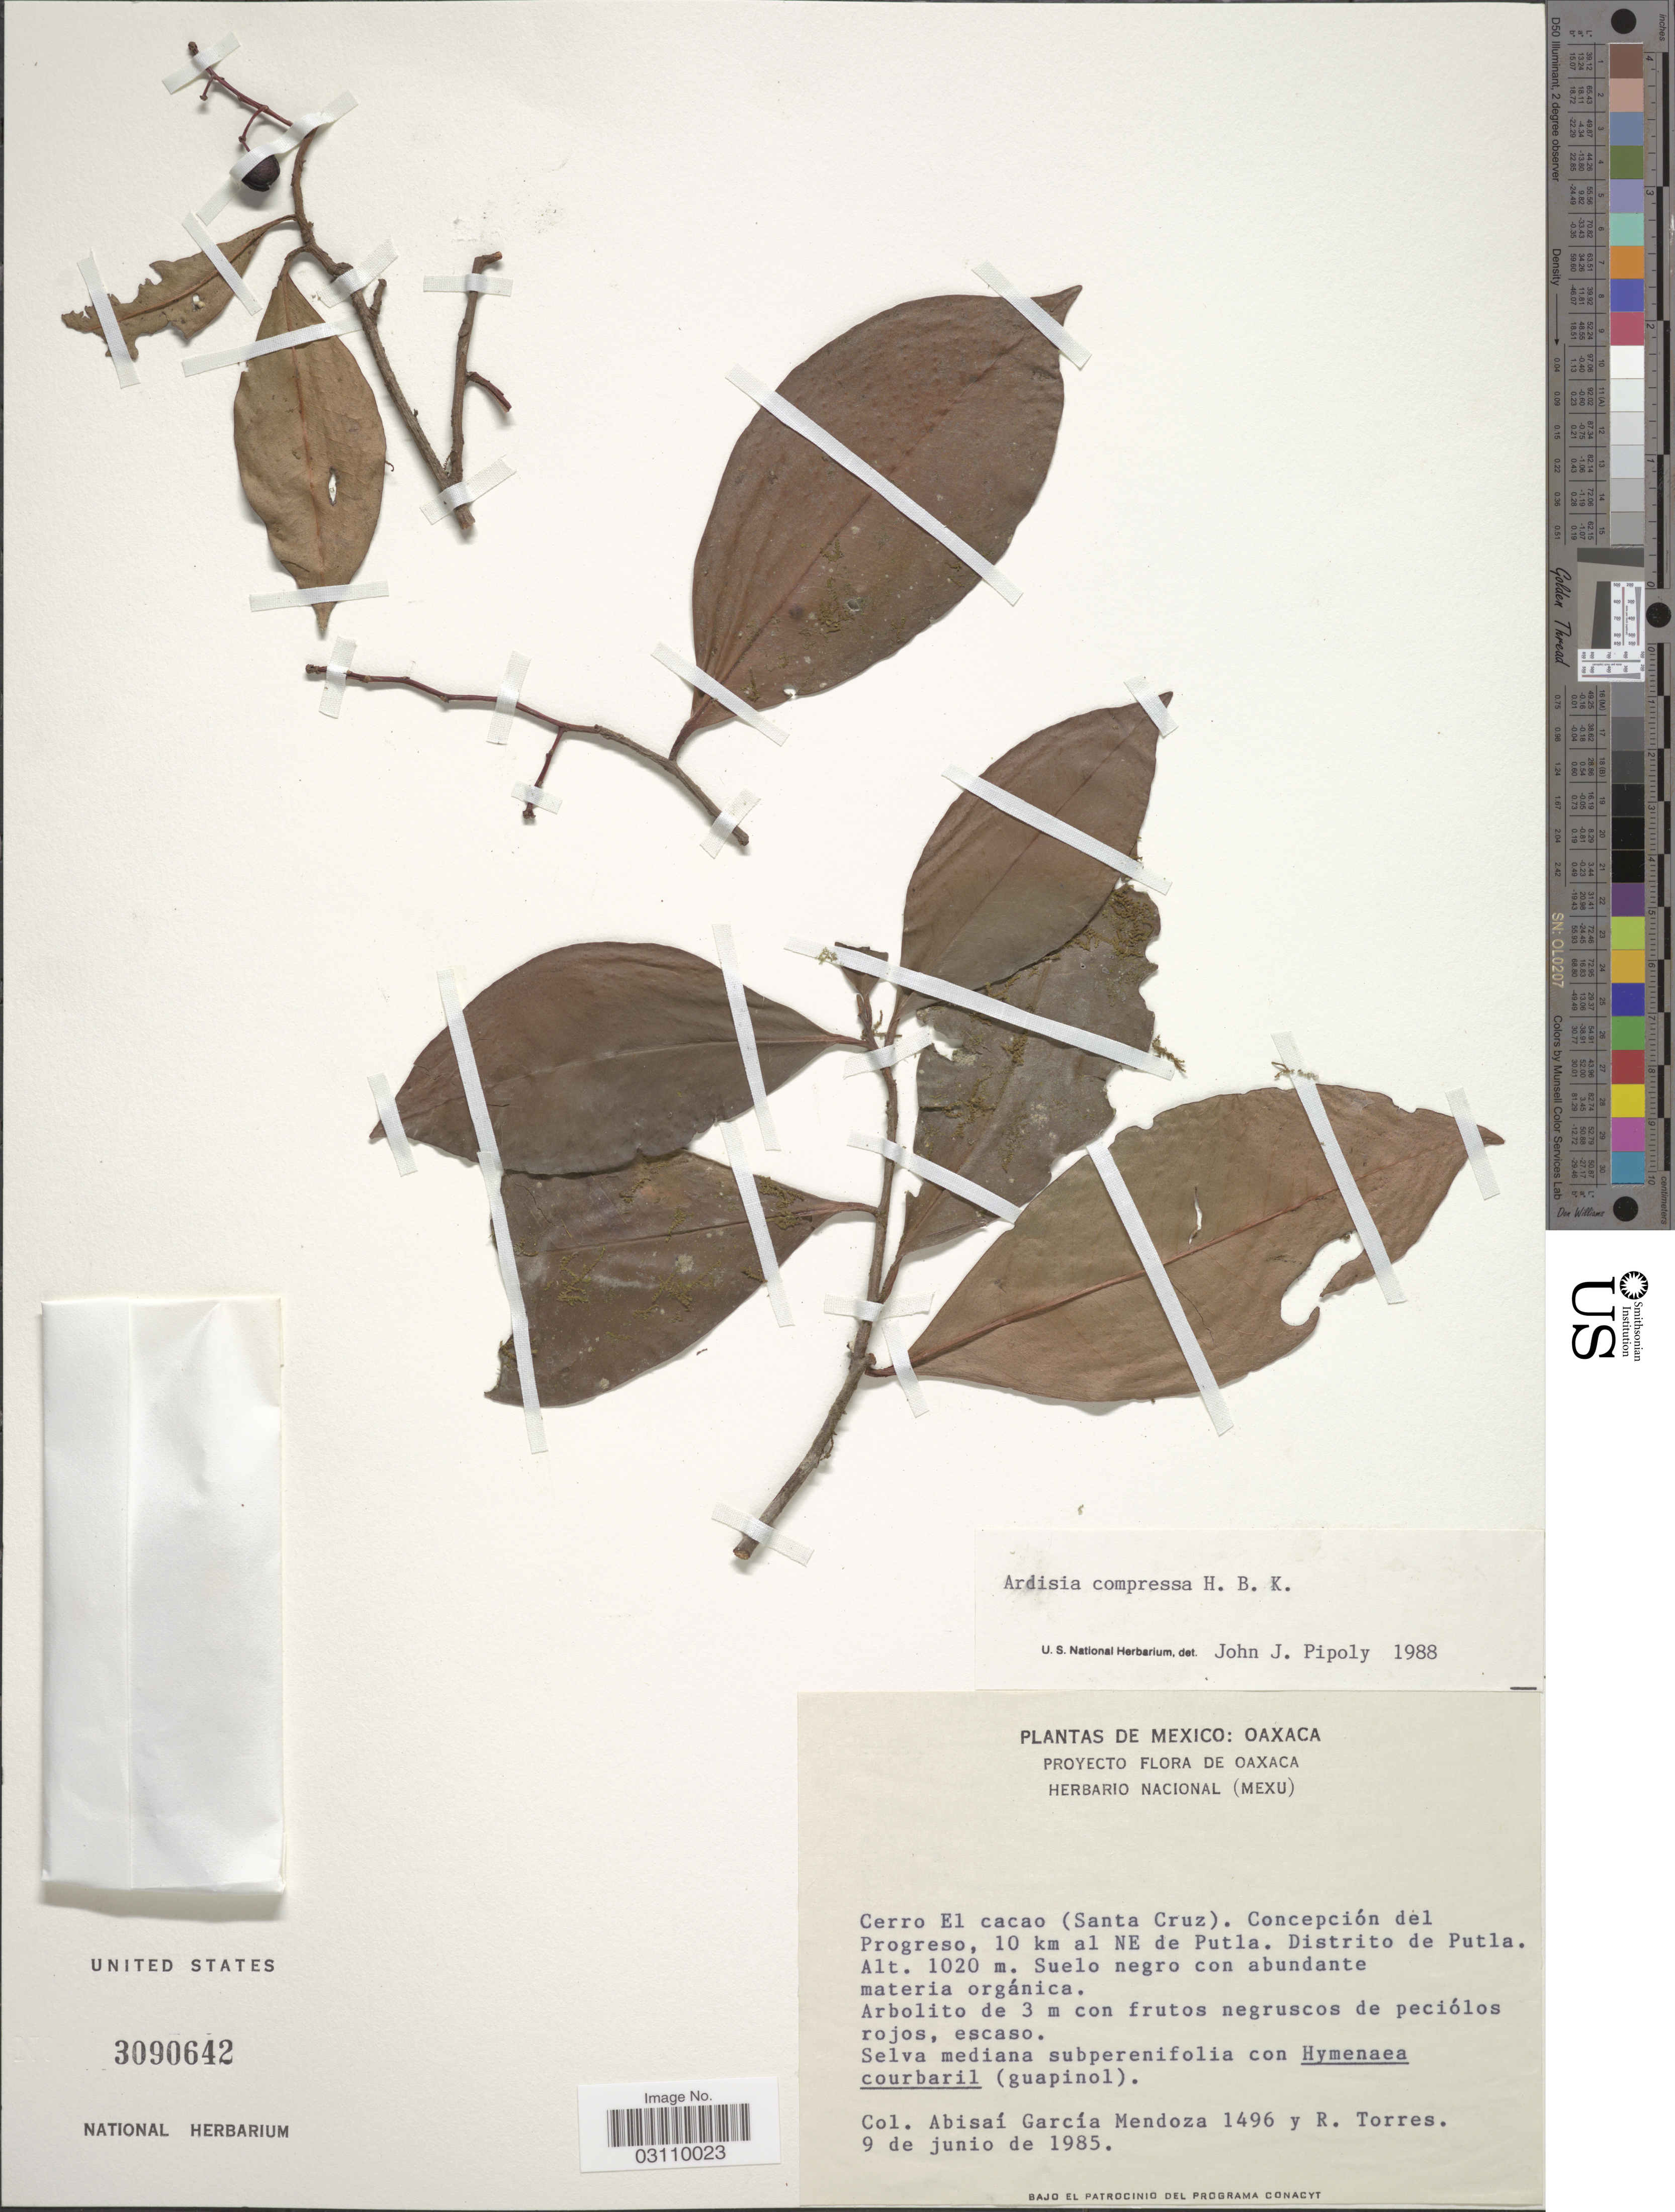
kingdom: Plantae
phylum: Tracheophyta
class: Magnoliopsida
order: Ericales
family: Primulaceae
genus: Ardisia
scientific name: Ardisia compressa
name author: Kunth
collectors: A. García-Mendoza & R. Torres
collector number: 1496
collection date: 1985-06-09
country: Mexico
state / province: Oaxaca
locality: Cerro El cacao (Santa Cruz). Concepción del Progreso, 10 km al NE de Putla. Distrito de Putla.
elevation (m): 1020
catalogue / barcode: US 3090642